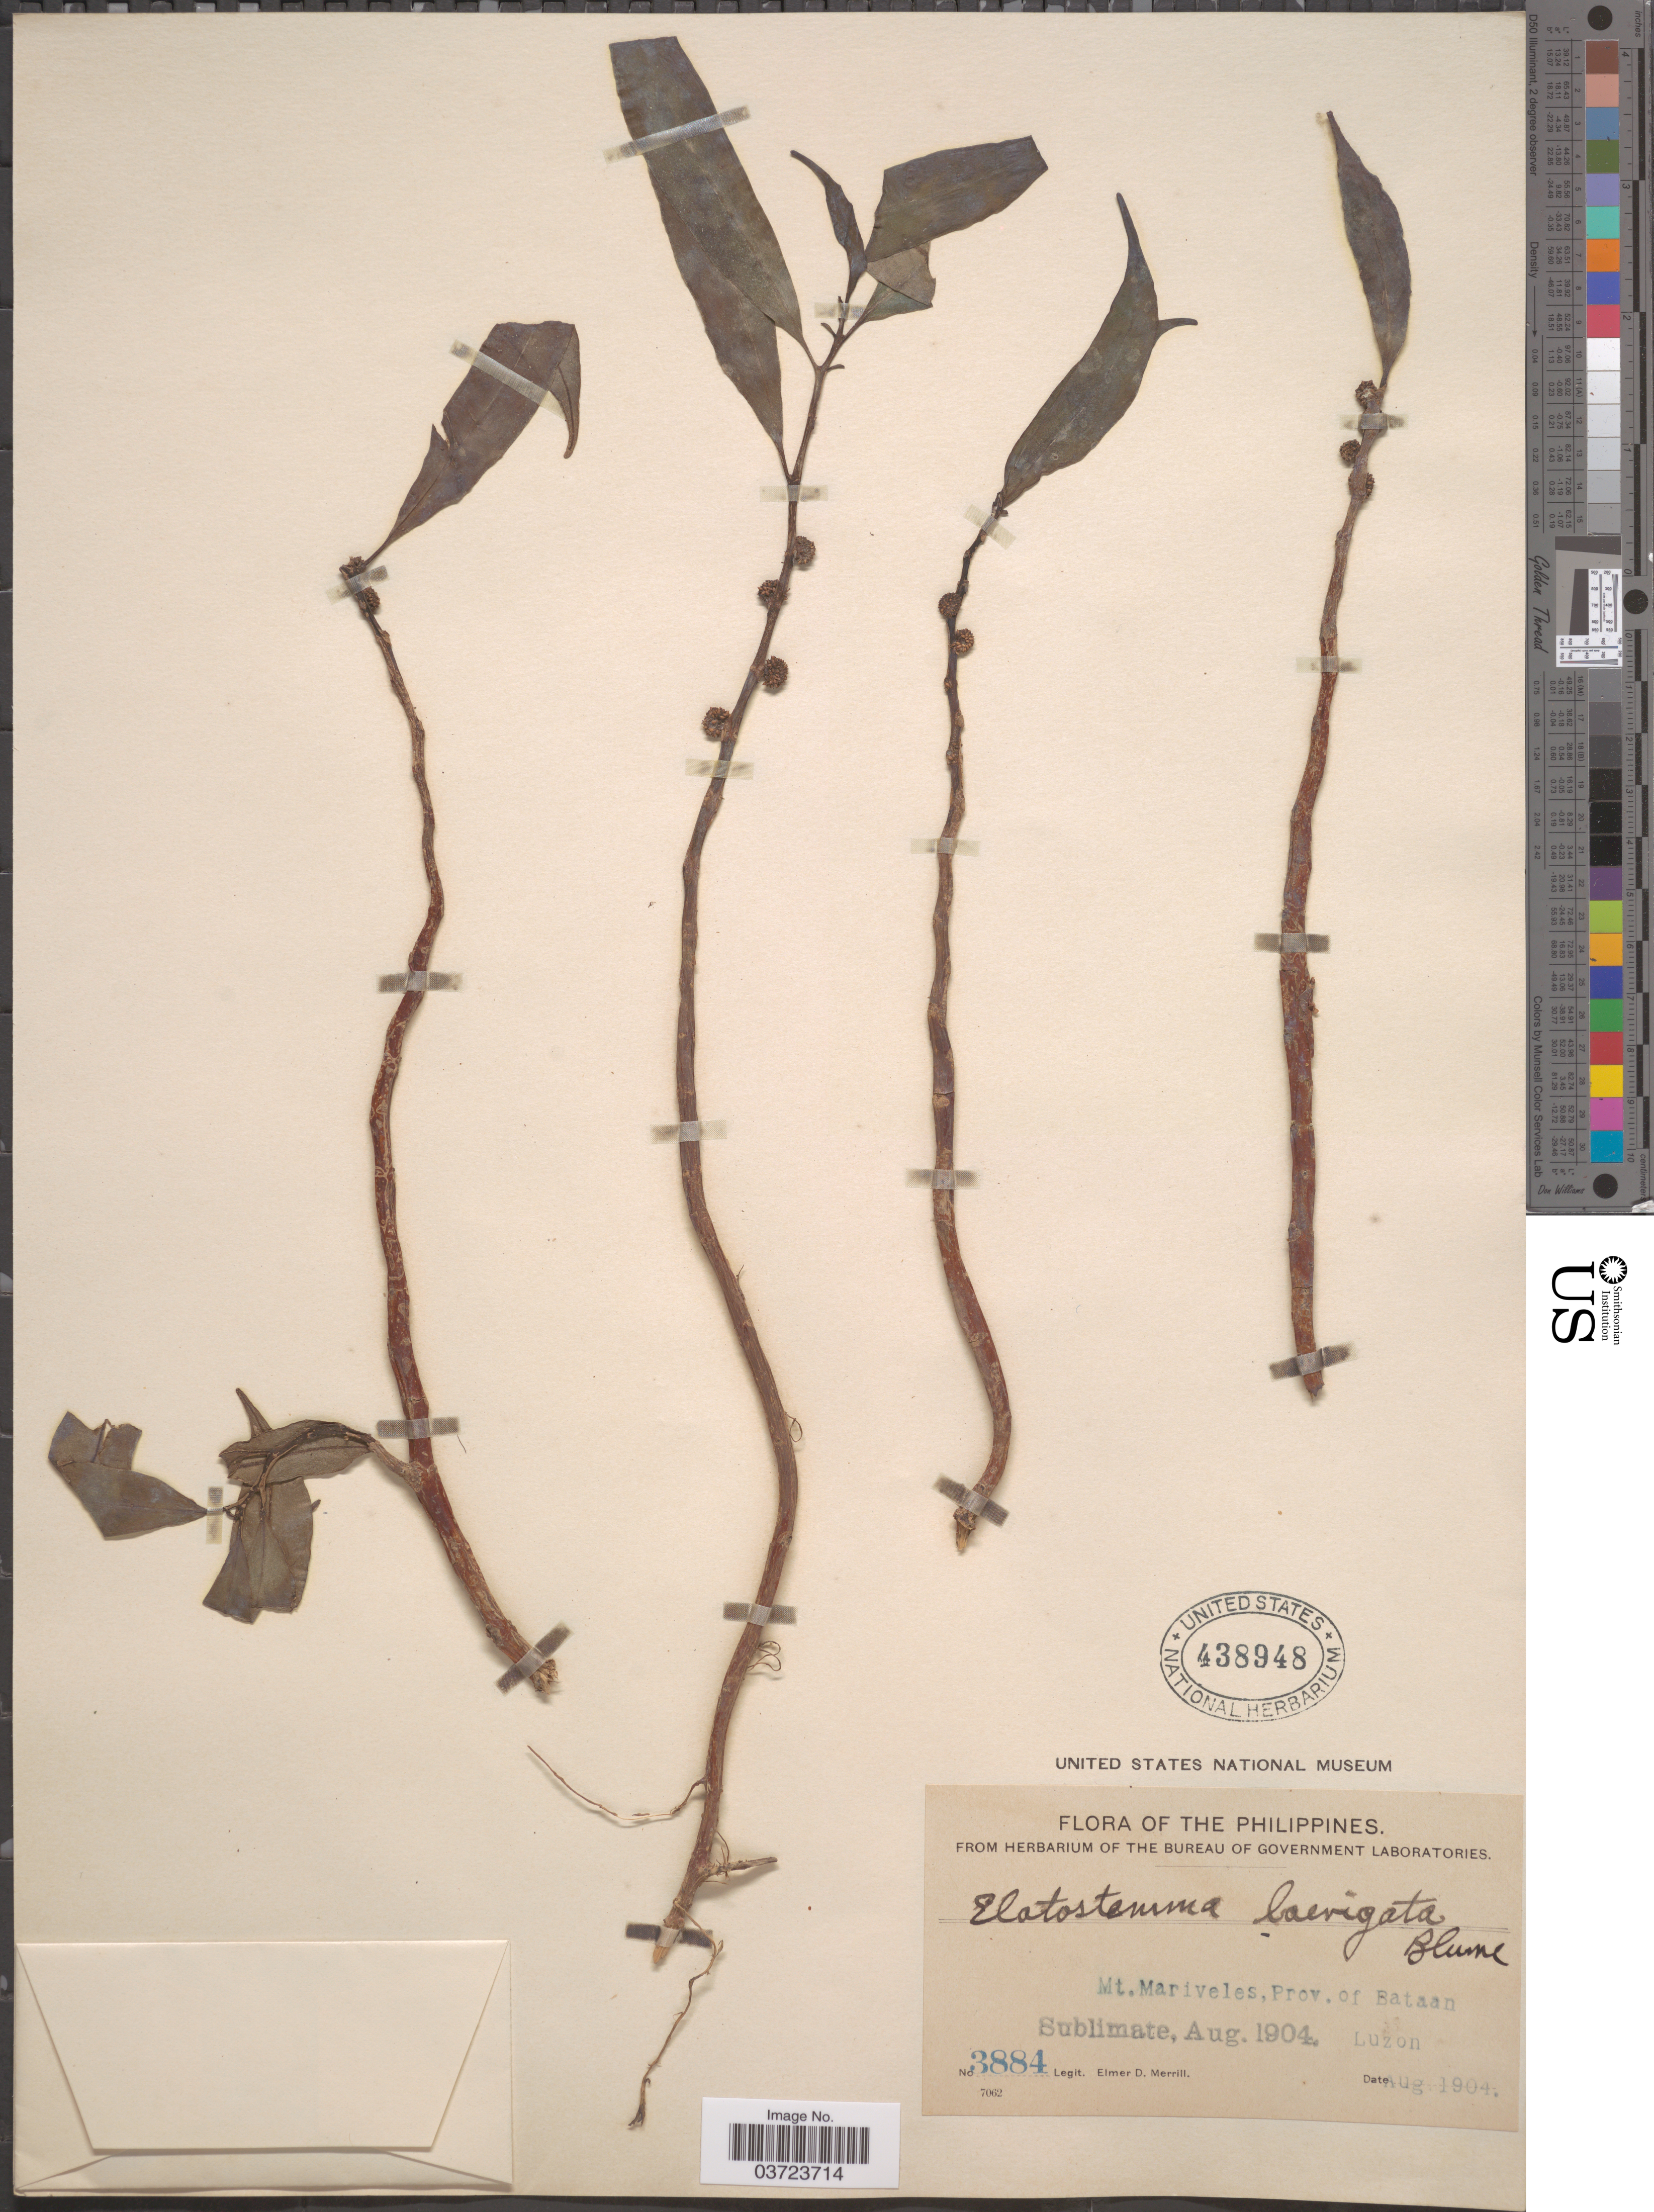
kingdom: Plantae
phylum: Tracheophyta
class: Magnoliopsida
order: Rosales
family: Urticaceae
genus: Elatostema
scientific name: Elatostema laevigatum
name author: Hassk.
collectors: E. D. Merrill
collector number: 3884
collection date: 1904-08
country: Philippines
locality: Mt. Mariveles, Prov. of Bataan. Luzon.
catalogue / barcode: US 438948